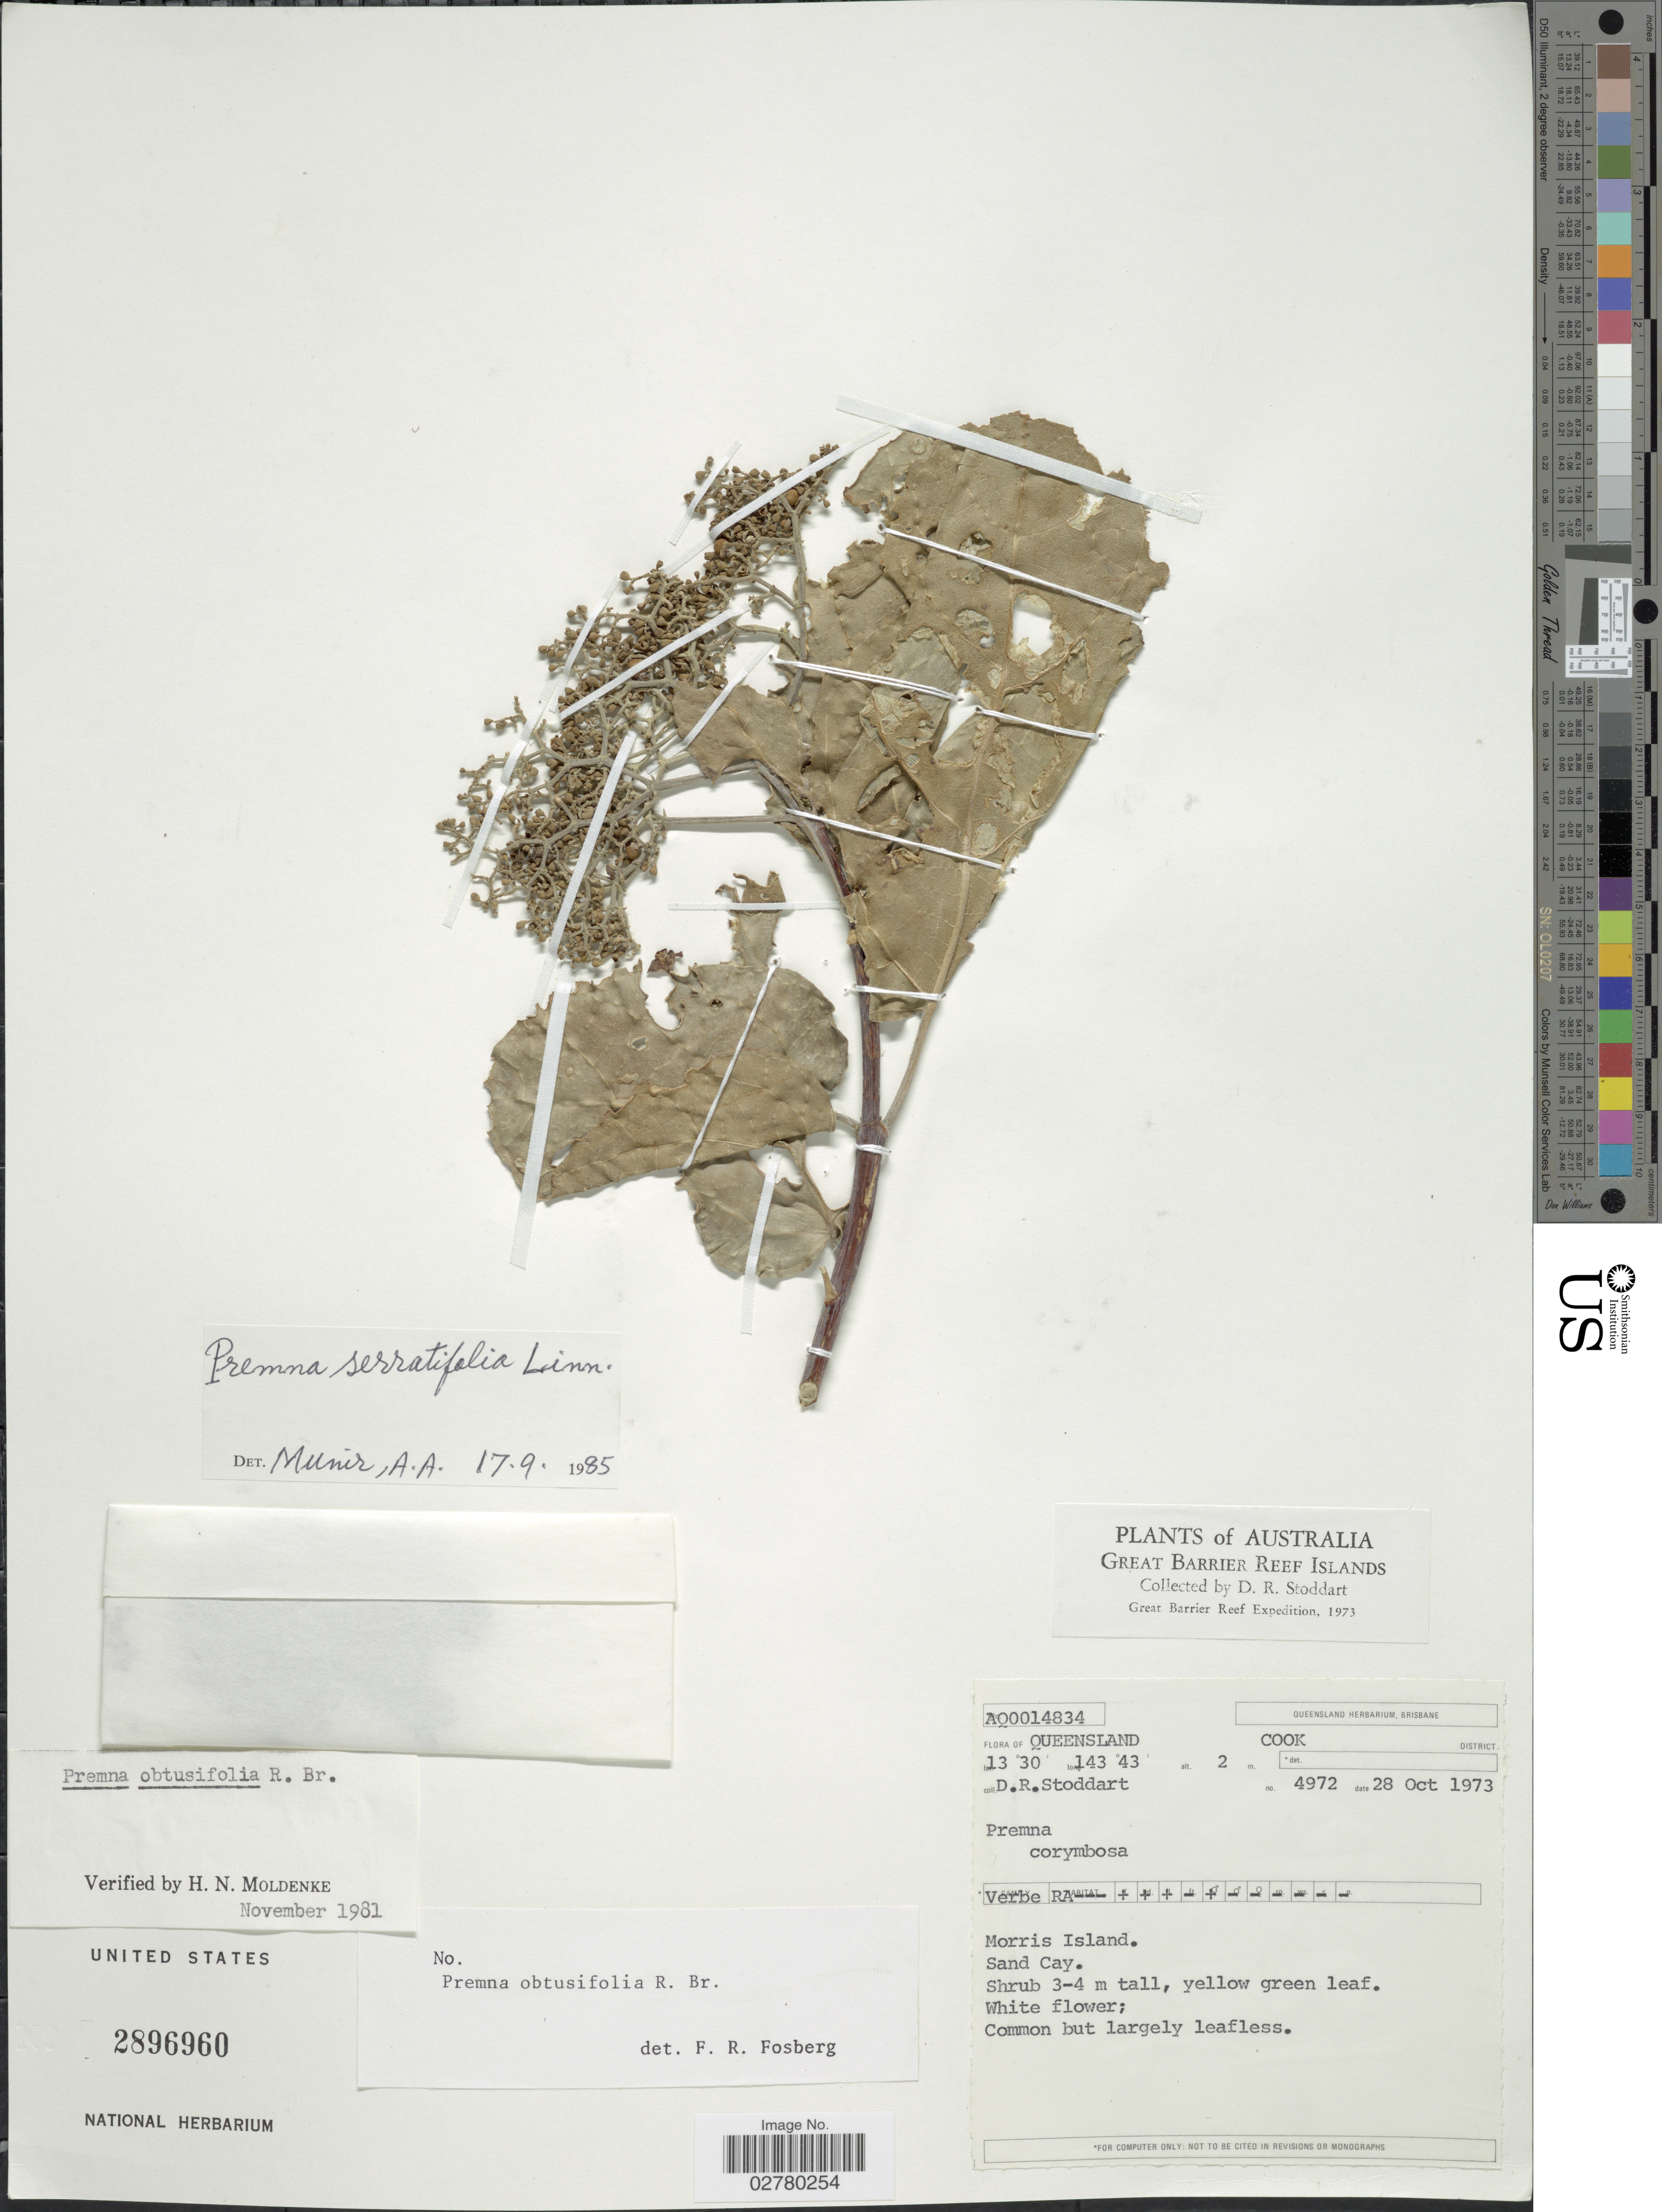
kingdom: Plantae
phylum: Tracheophyta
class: Magnoliopsida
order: Lamiales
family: Lamiaceae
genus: Premna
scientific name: Premna serratifolia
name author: L.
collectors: D. R. Stoddart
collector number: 4972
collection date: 1973-10-28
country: Australia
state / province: Queensland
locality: Great Barrier Reef Islands, Cook District, Morris Island.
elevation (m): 2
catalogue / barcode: US 2896960